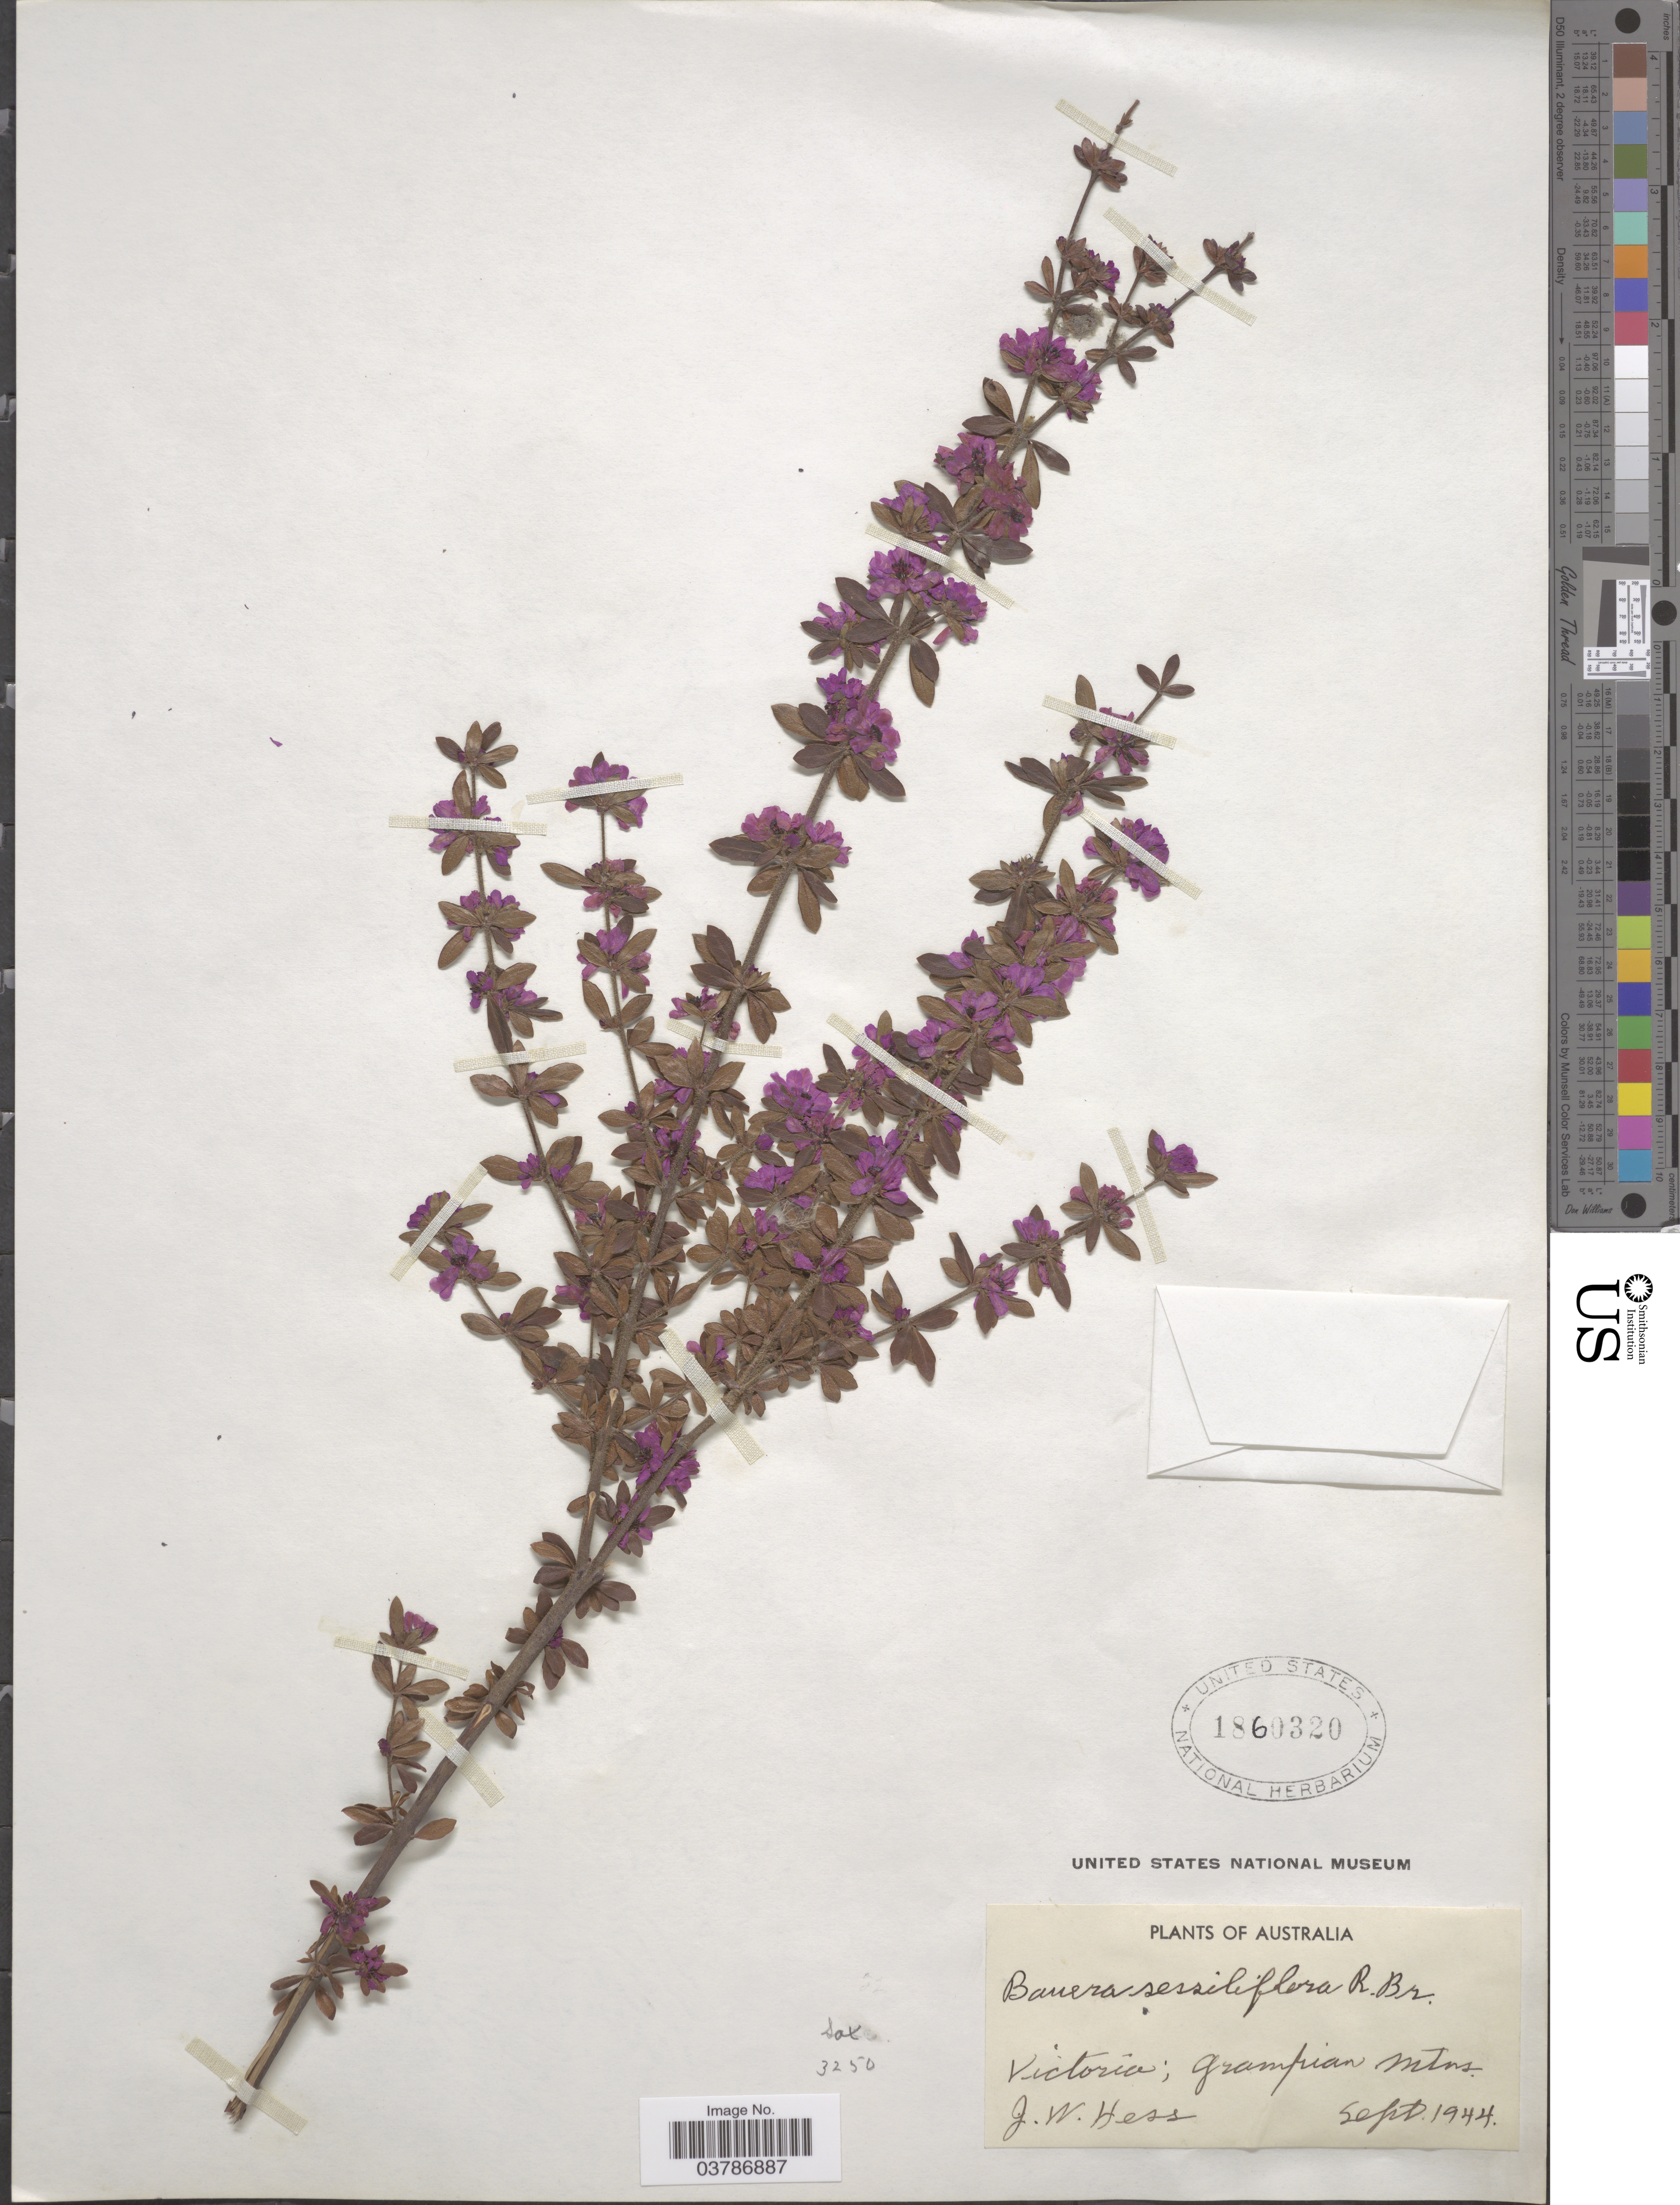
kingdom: Plantae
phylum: Tracheophyta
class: Magnoliopsida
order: Oxalidales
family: Cunoniaceae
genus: Bauera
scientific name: Bauera sessiliflora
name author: F. Muell.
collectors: J. Hess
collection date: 1944-09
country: Australia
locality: Victoria; Grampian Mtns.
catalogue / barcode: US 1860320